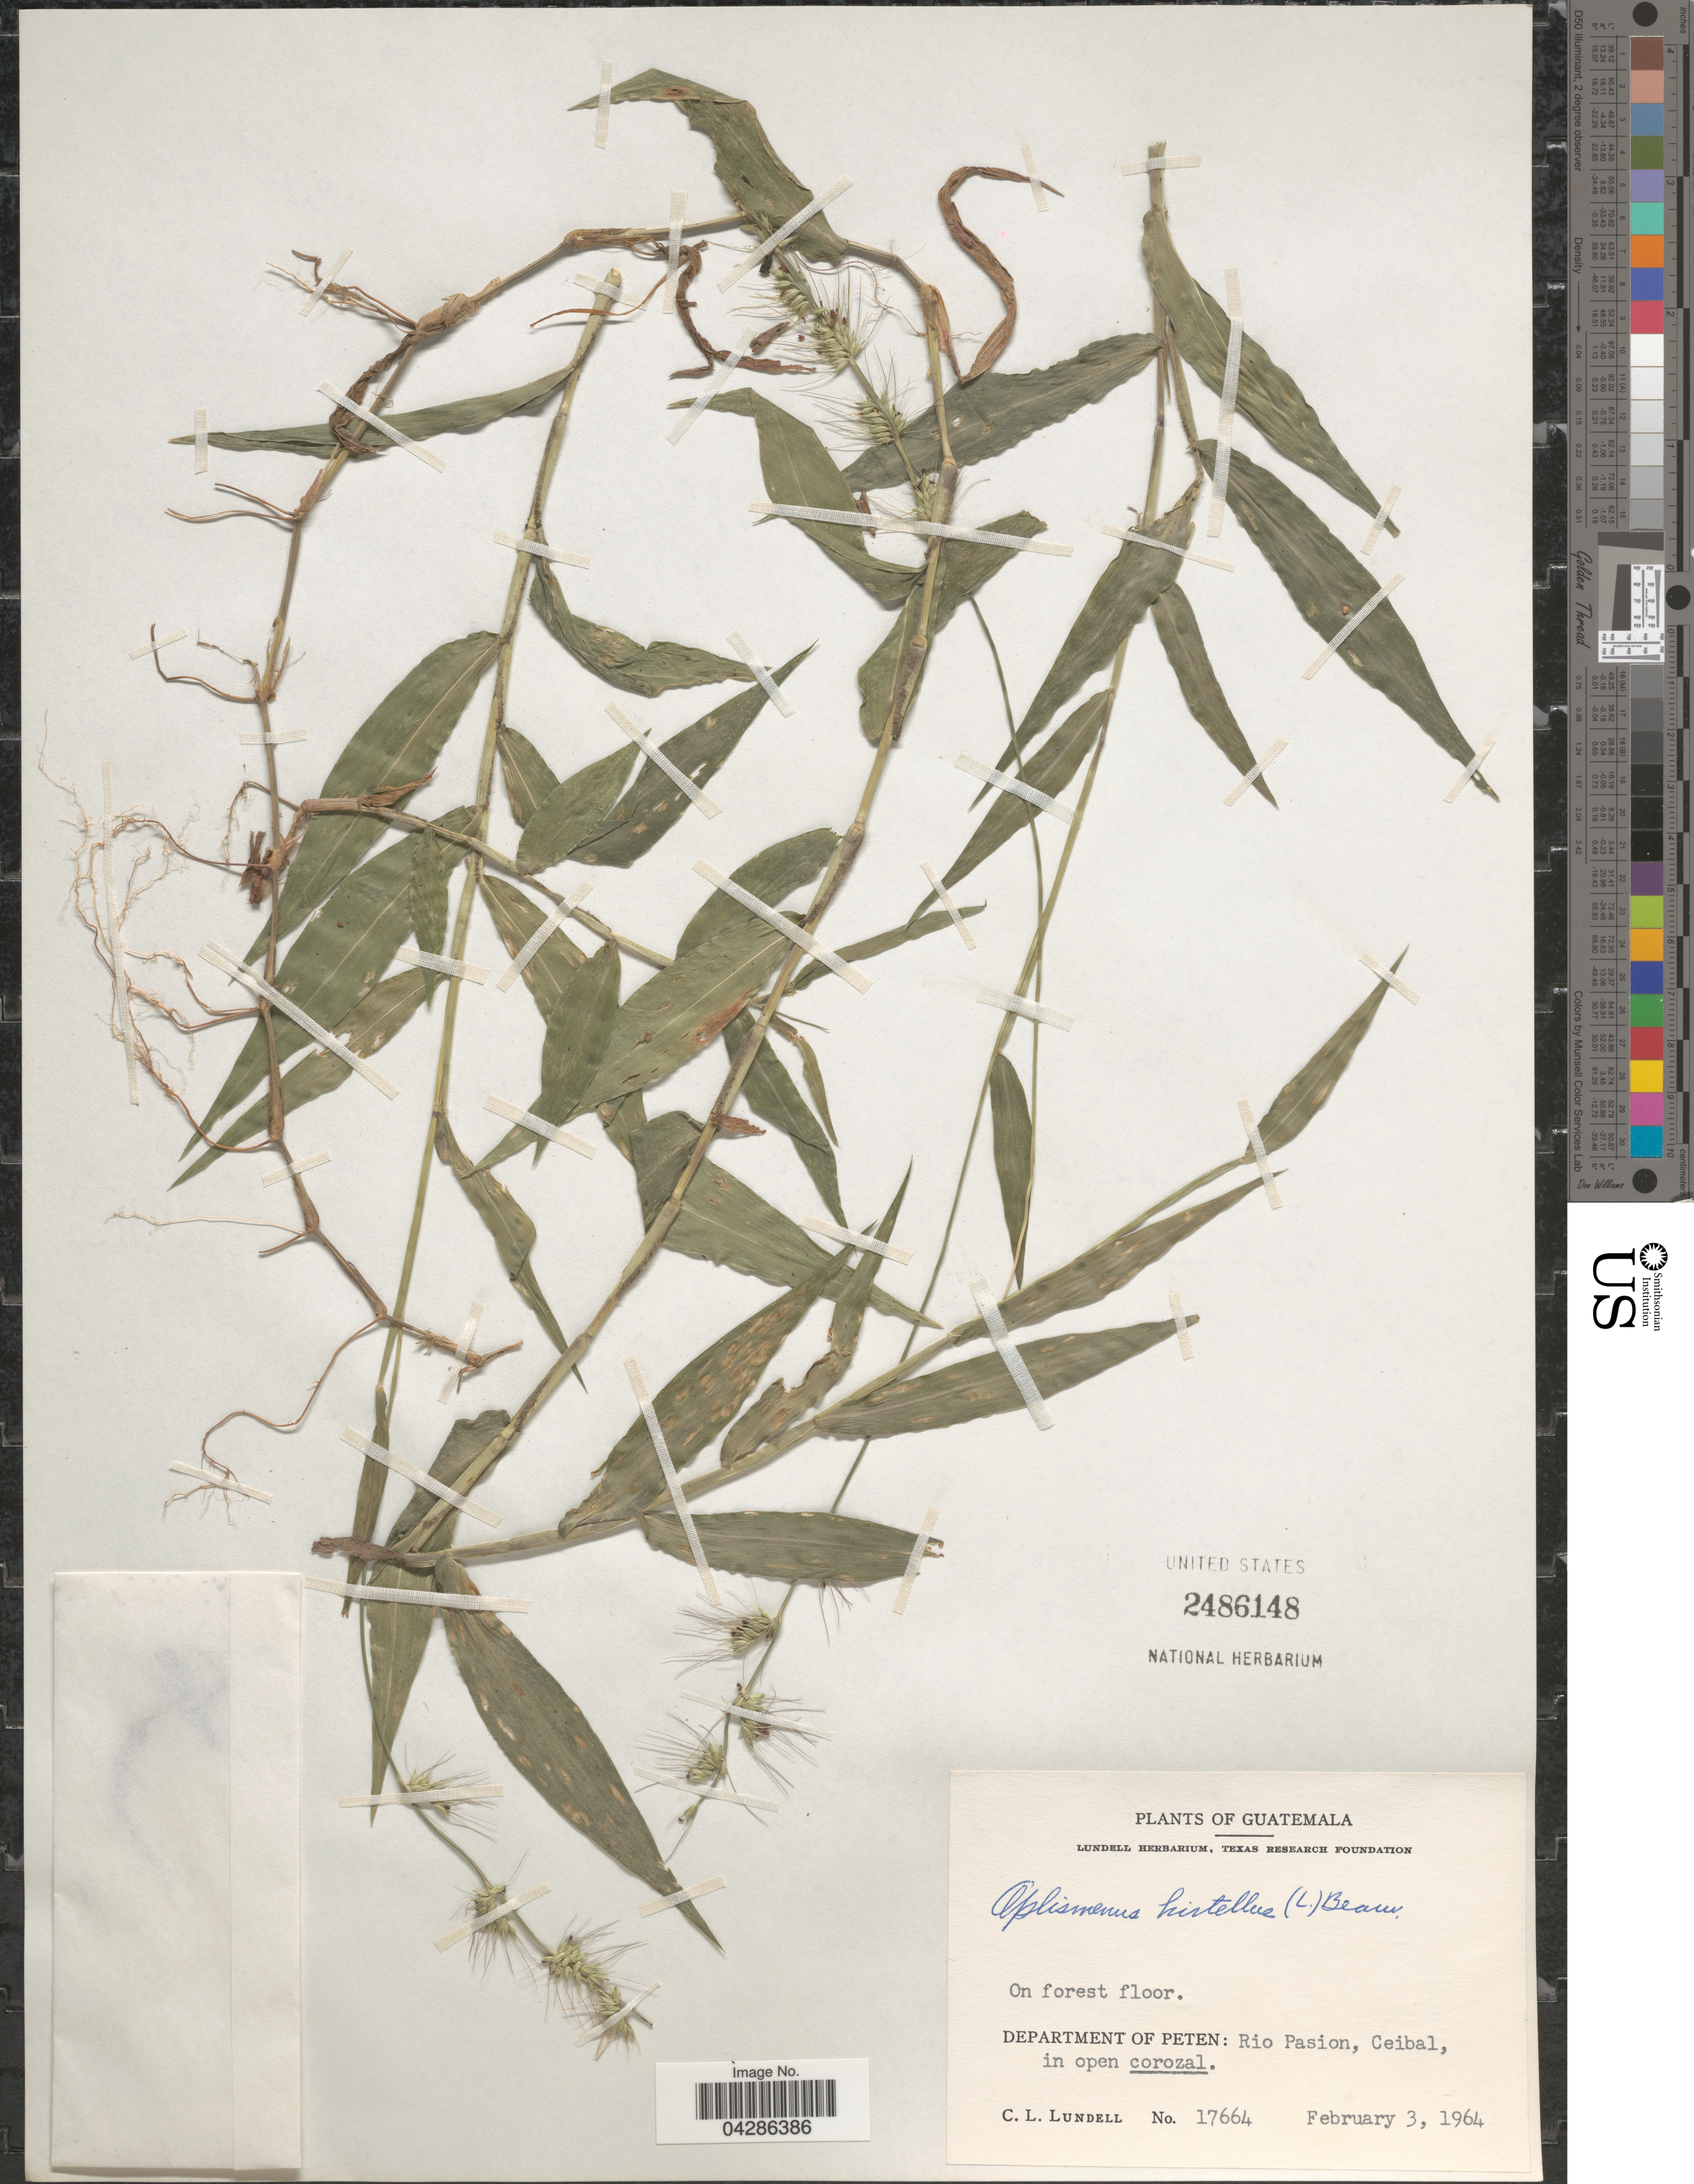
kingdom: Plantae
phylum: Tracheophyta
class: Liliopsida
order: Poales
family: Poaceae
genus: Oplismenus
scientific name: Oplismenus hirtellus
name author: (L.) P. Beauv.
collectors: C. L. Lundell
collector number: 17664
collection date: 1964-02-03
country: Guatemala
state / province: El Peten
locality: Department Of Peten: Rio Pasion, Ceibal, in open corozal.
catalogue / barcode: US 2486148